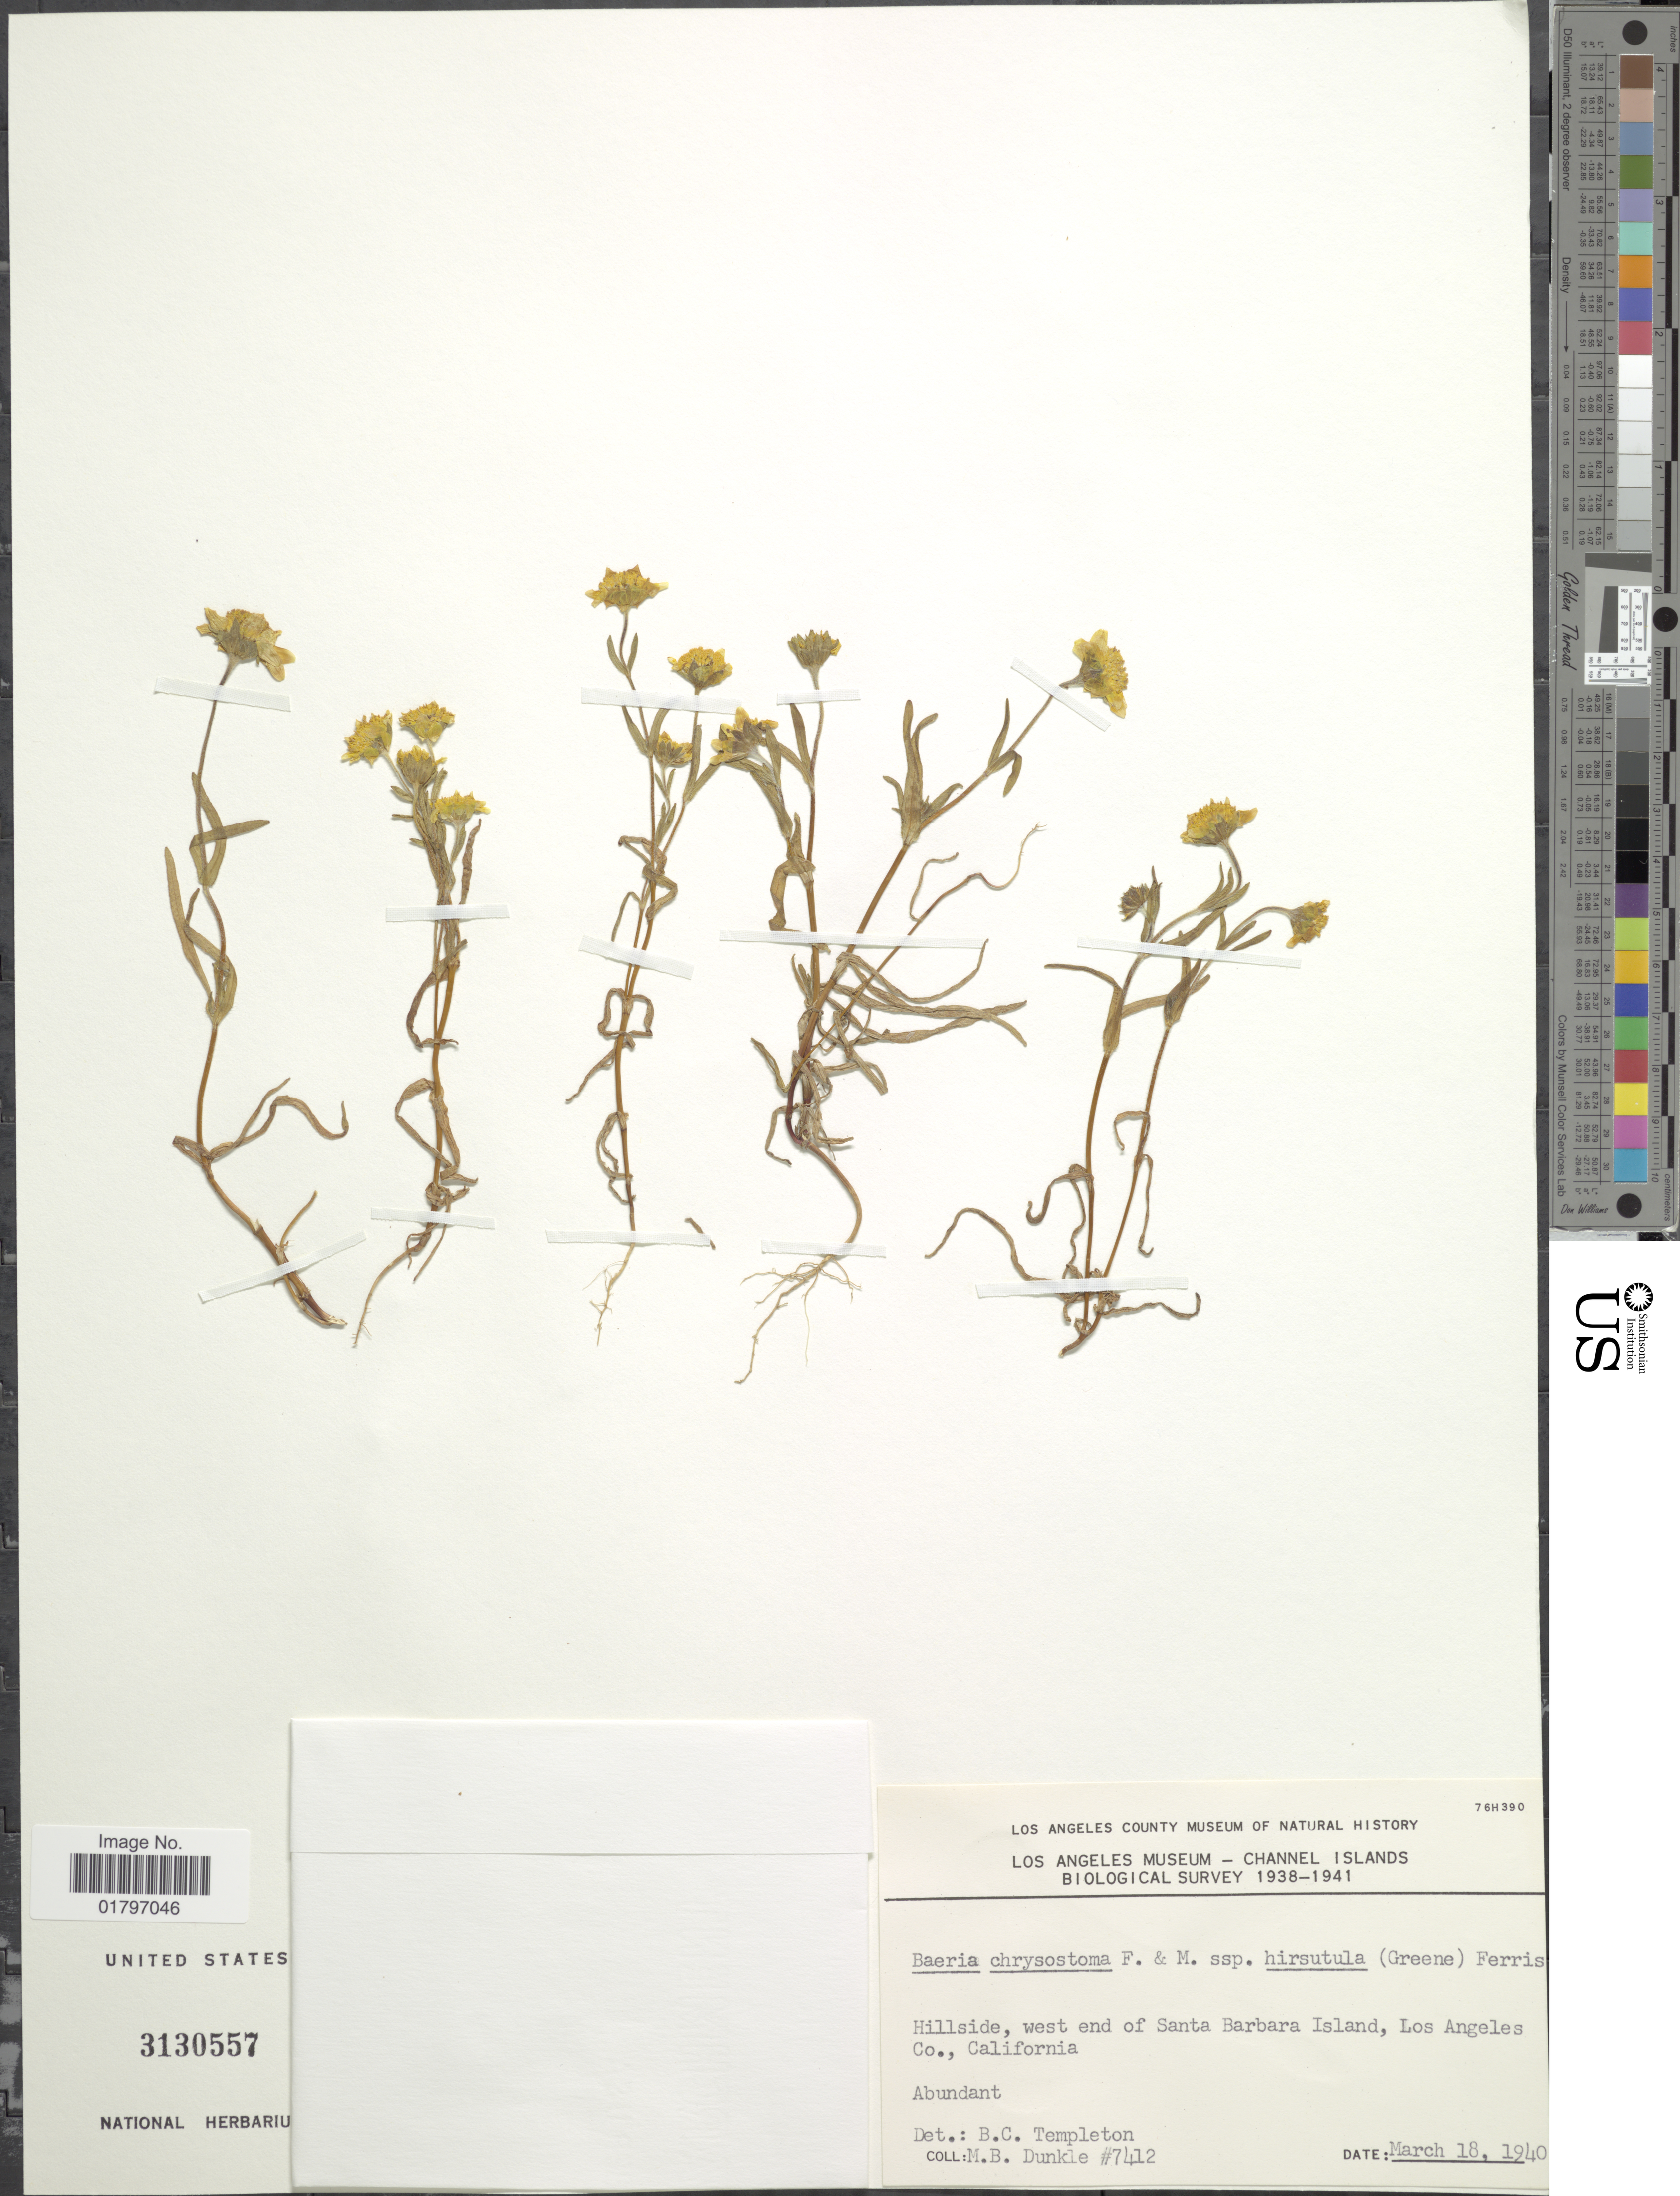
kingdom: Plantae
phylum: Tracheophyta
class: Magnoliopsida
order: Asterales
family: Asteraceae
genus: Lasthenia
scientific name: Lasthenia chrysostoma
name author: (Fisch. & C.A. Mey.) Greene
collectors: M. Dunkle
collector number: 7412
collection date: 1940-03-18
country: United States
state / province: California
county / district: Los Angeles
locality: Hillside, west end of Santa Barbara Island, Los Angeles Co., California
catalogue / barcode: US 3130557